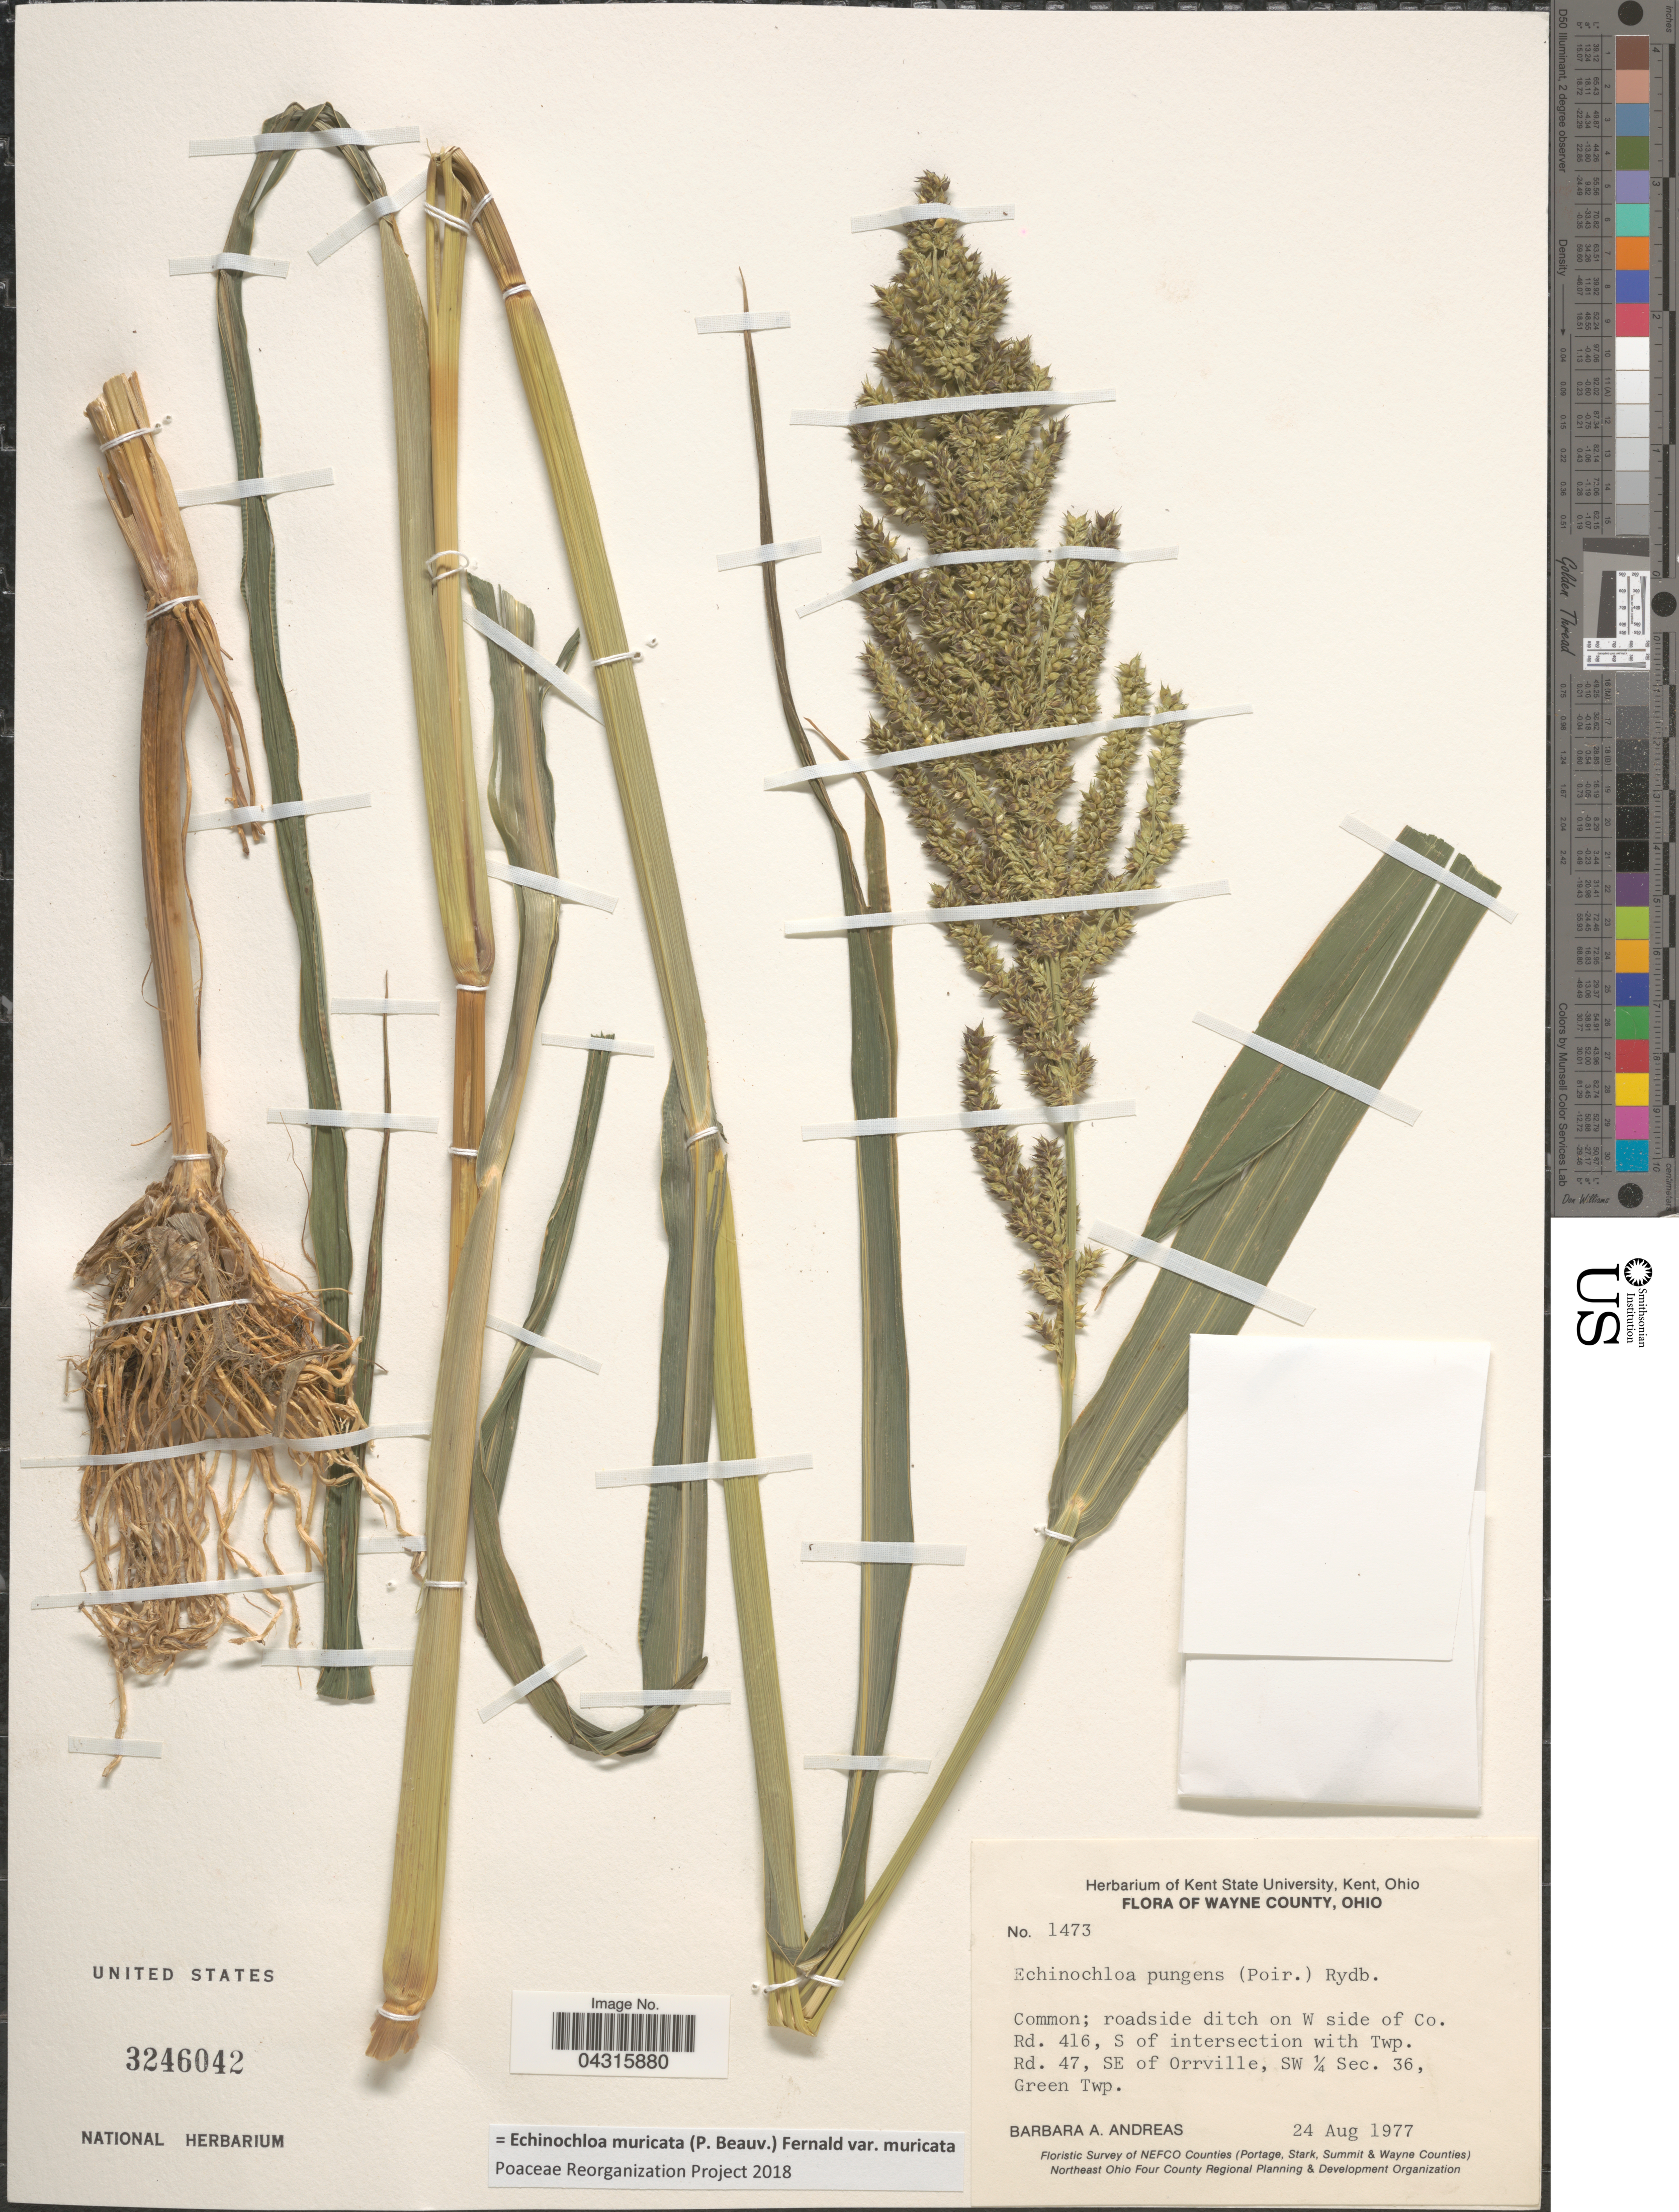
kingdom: Plantae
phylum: Tracheophyta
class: Liliopsida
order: Poales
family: Poaceae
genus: Echinochloa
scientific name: Echinochloa muricata var. muricata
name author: (P. Beauv.) Fernald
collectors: B. A. Andreas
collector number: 1473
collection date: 1977-08-24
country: United States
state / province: Ohio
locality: Wayne County. Common; roadside ditch on W side of Co. Rd. 416, S of intersection with Twp. Rd. 47, SE of Orrville, SW ¼ Sec. 36, Green Twp. Floristic Survey of NEFCO Counties (Portage, Stark, Summit & Wayne Counties).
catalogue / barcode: US 3246042